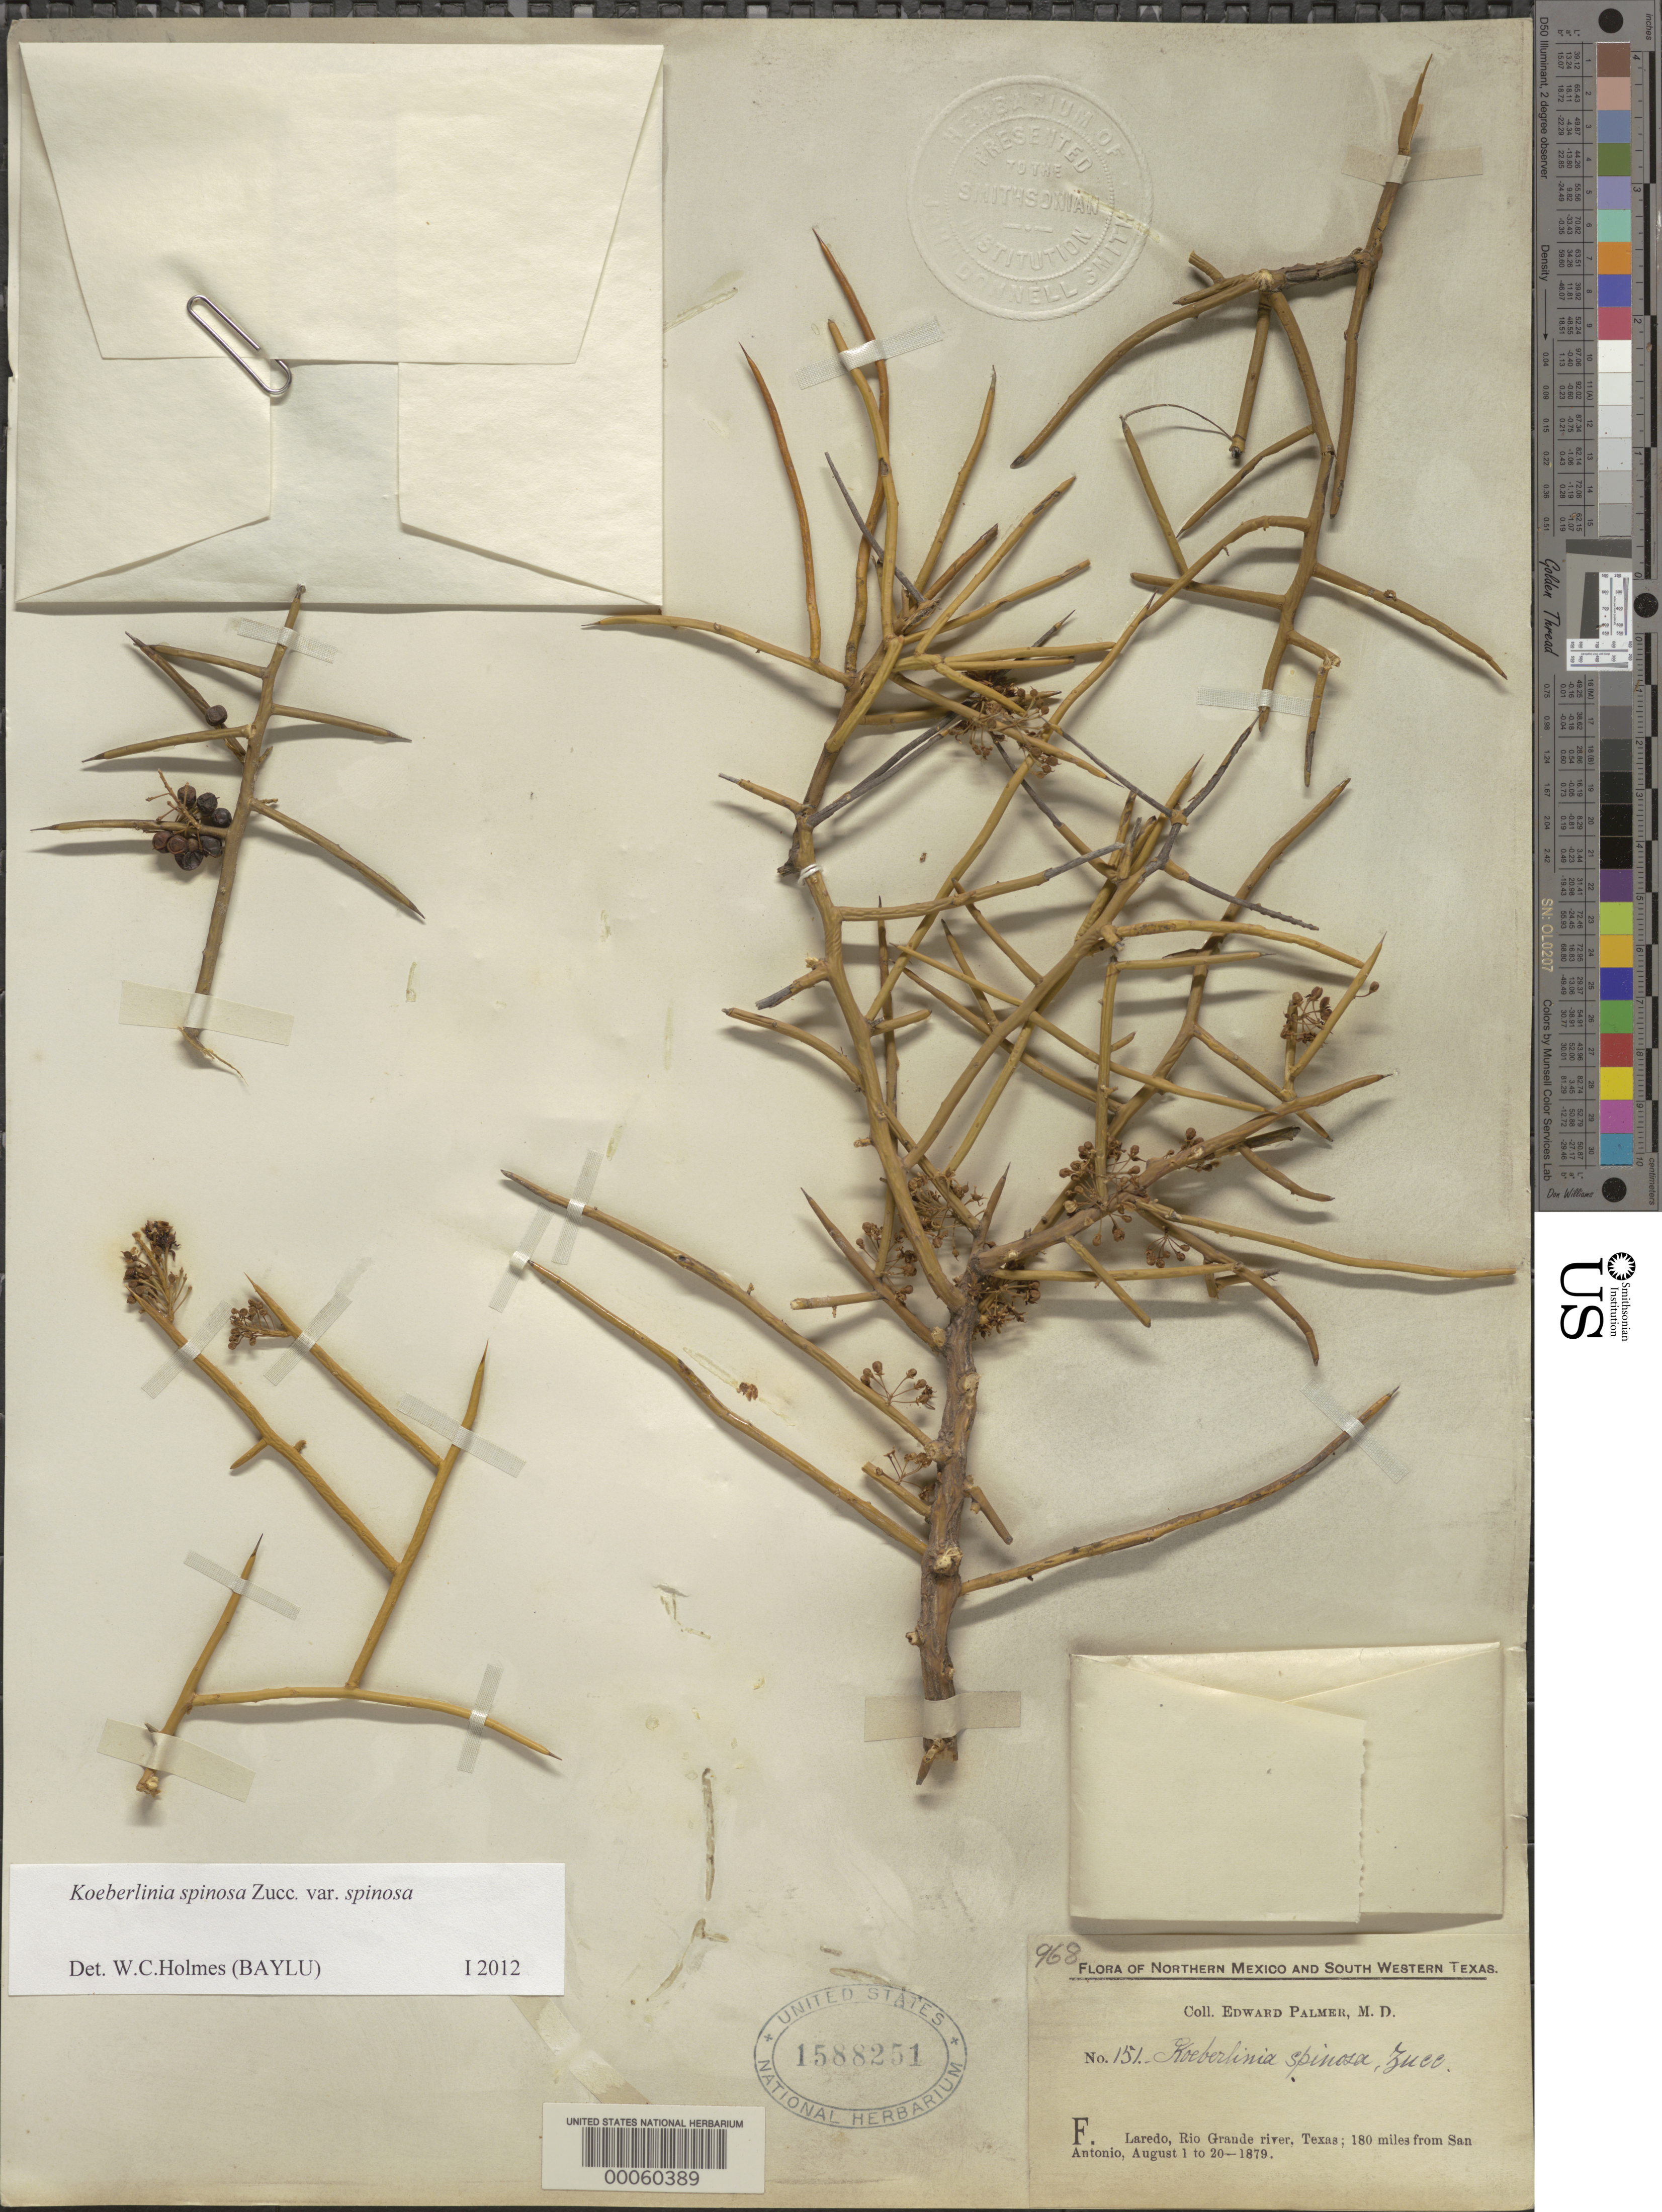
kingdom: Plantae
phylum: Tracheophyta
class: Magnoliopsida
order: Brassicales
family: Koeberliniaceae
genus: Koeberlinia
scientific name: Koeberlinia spinosa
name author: Zucc.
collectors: E. Palmer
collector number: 151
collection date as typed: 01 Aug 1879 to 20 Aug 1879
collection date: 1879-08-01/1879-08-20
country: United States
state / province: Texas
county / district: Webb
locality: Rio grande river, 180 mi. from san antonio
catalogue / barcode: US 1588251